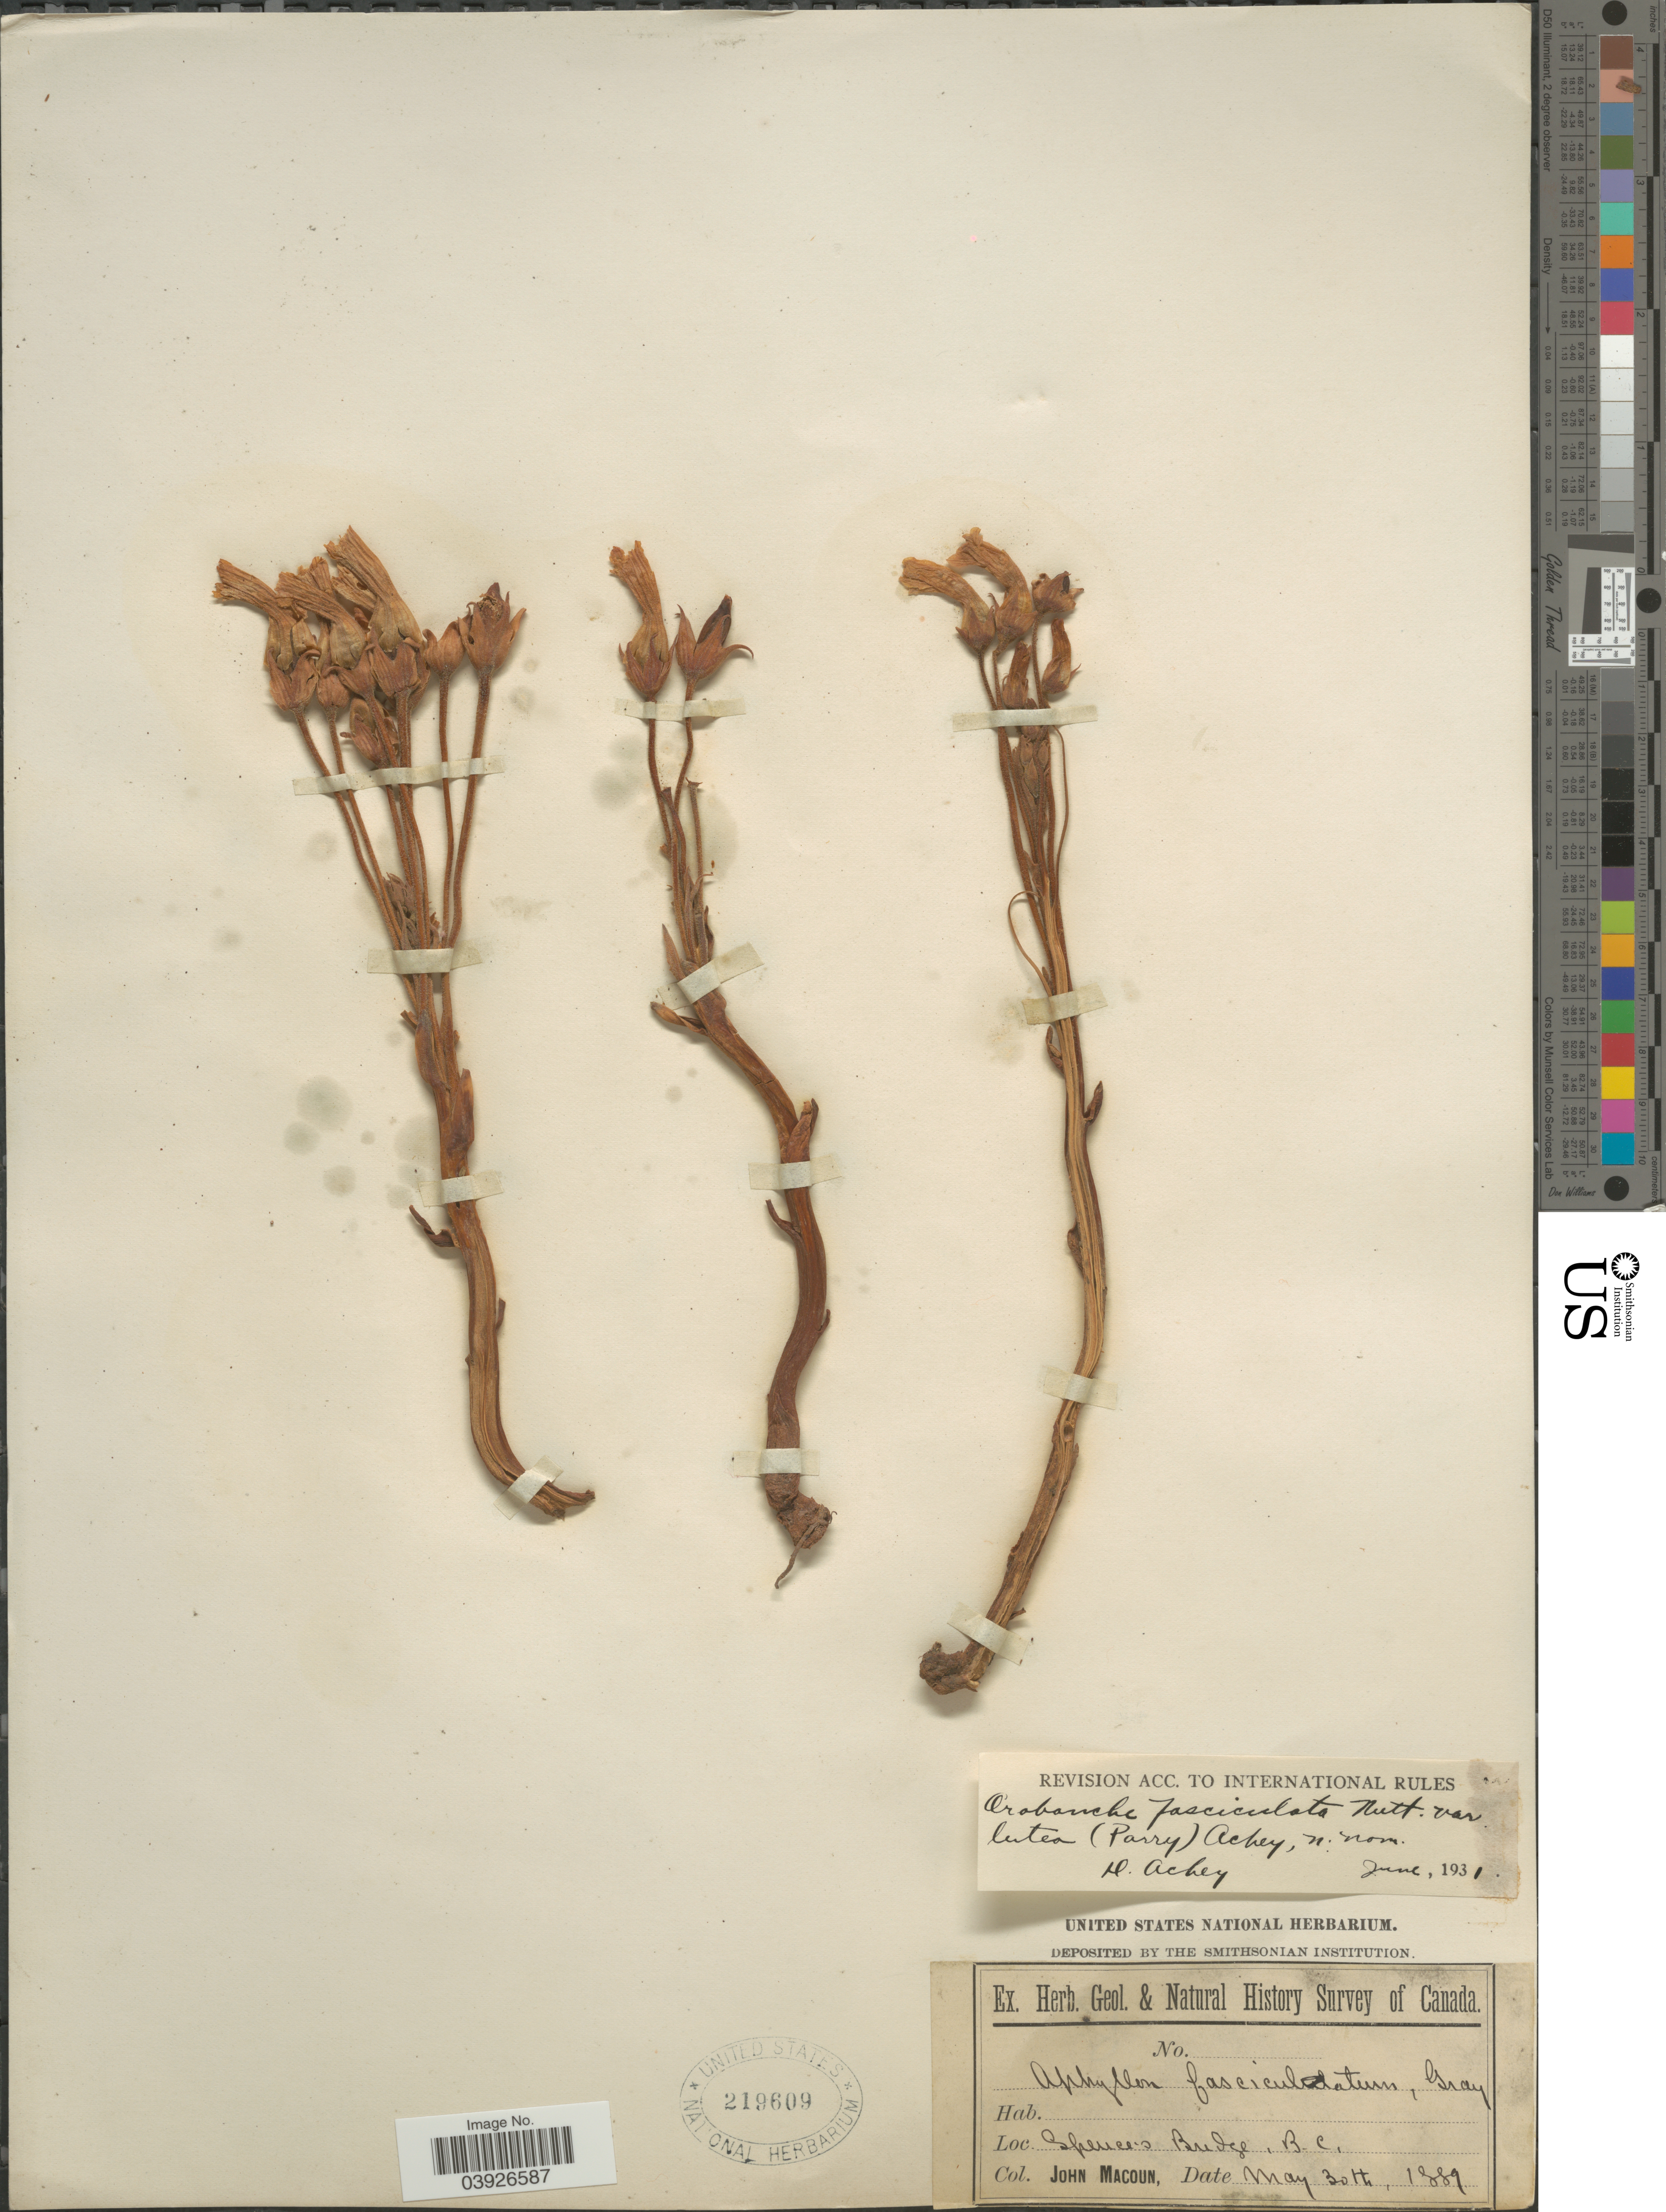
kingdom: Plantae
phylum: Tracheophyta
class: Magnoliopsida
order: Lamiales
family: Orobanchaceae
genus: Aphyllon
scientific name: Aphyllon fasciculatum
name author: (Nutt.) Torr. & A. Gray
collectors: J. Macoun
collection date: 1889-05-30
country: Canada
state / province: British Columbia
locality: Spences Budge.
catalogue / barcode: US 219609